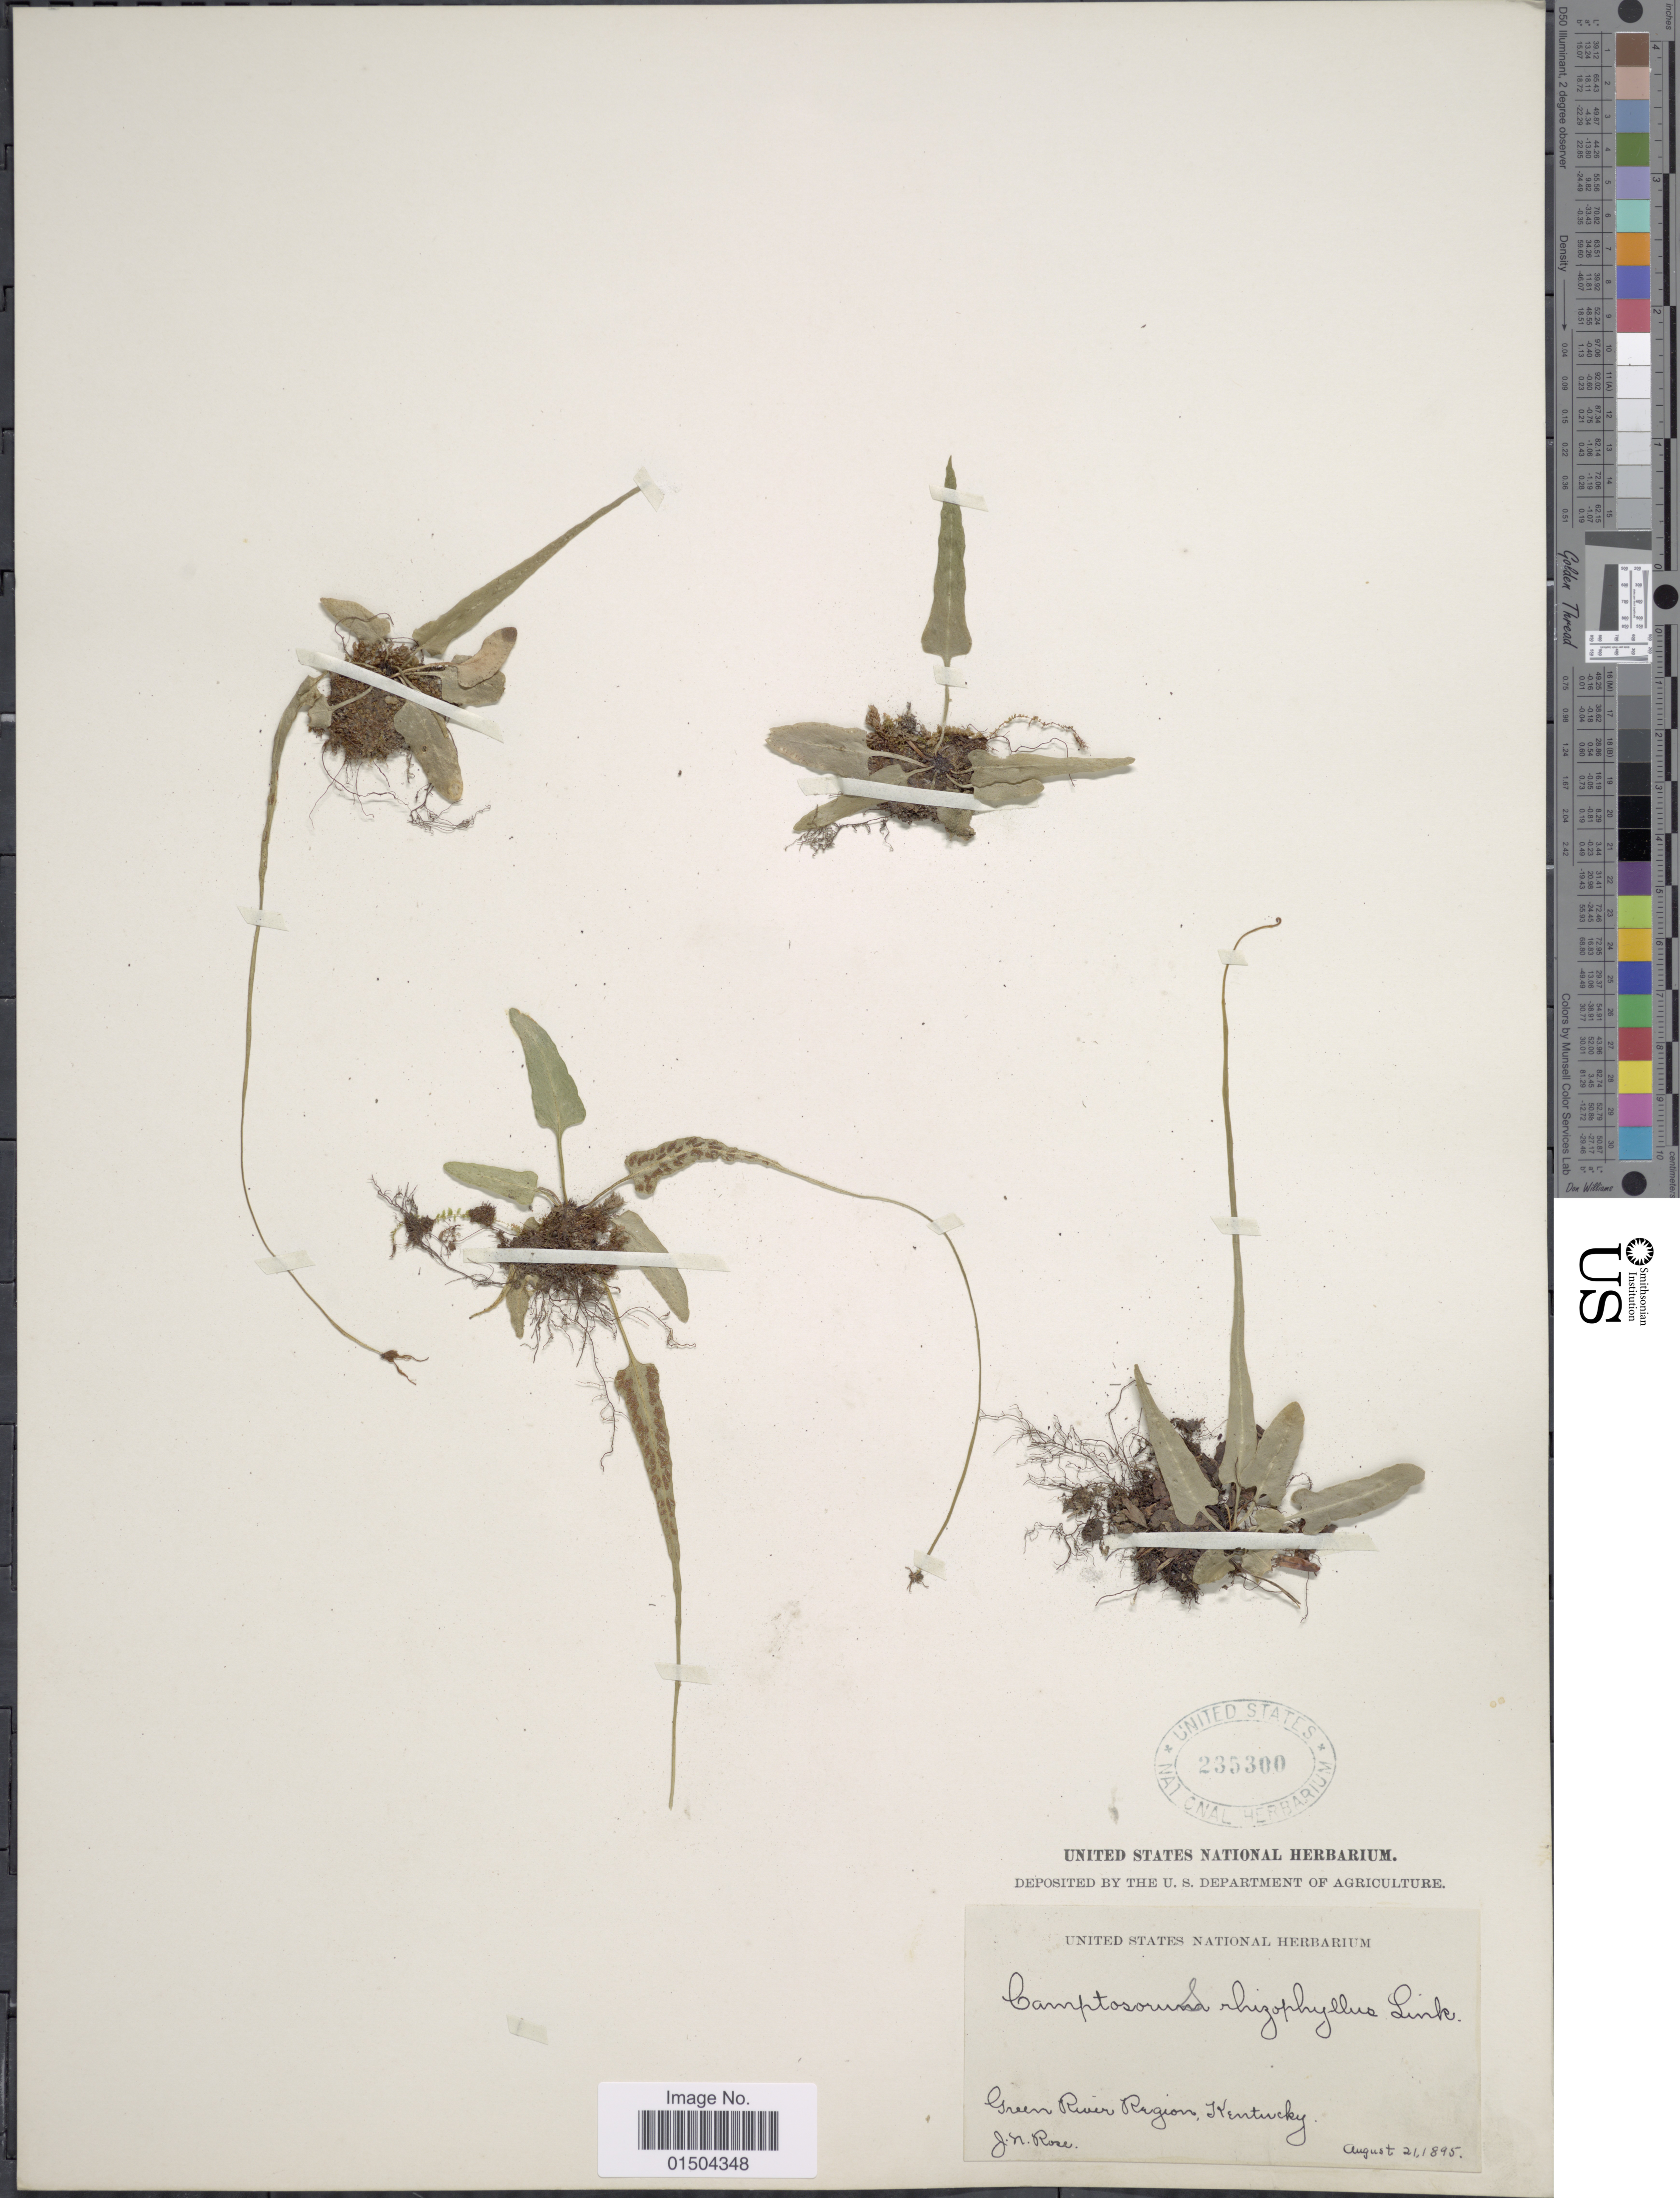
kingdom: Plantae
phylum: Tracheophyta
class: Polypodiopsida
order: Polypodiales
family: Aspleniaceae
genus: Asplenium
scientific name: Asplenium rhizophyllum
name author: L.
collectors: J. N. Rose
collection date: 1895-08-21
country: United States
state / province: Kentucky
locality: Green River Region.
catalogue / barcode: US 235300